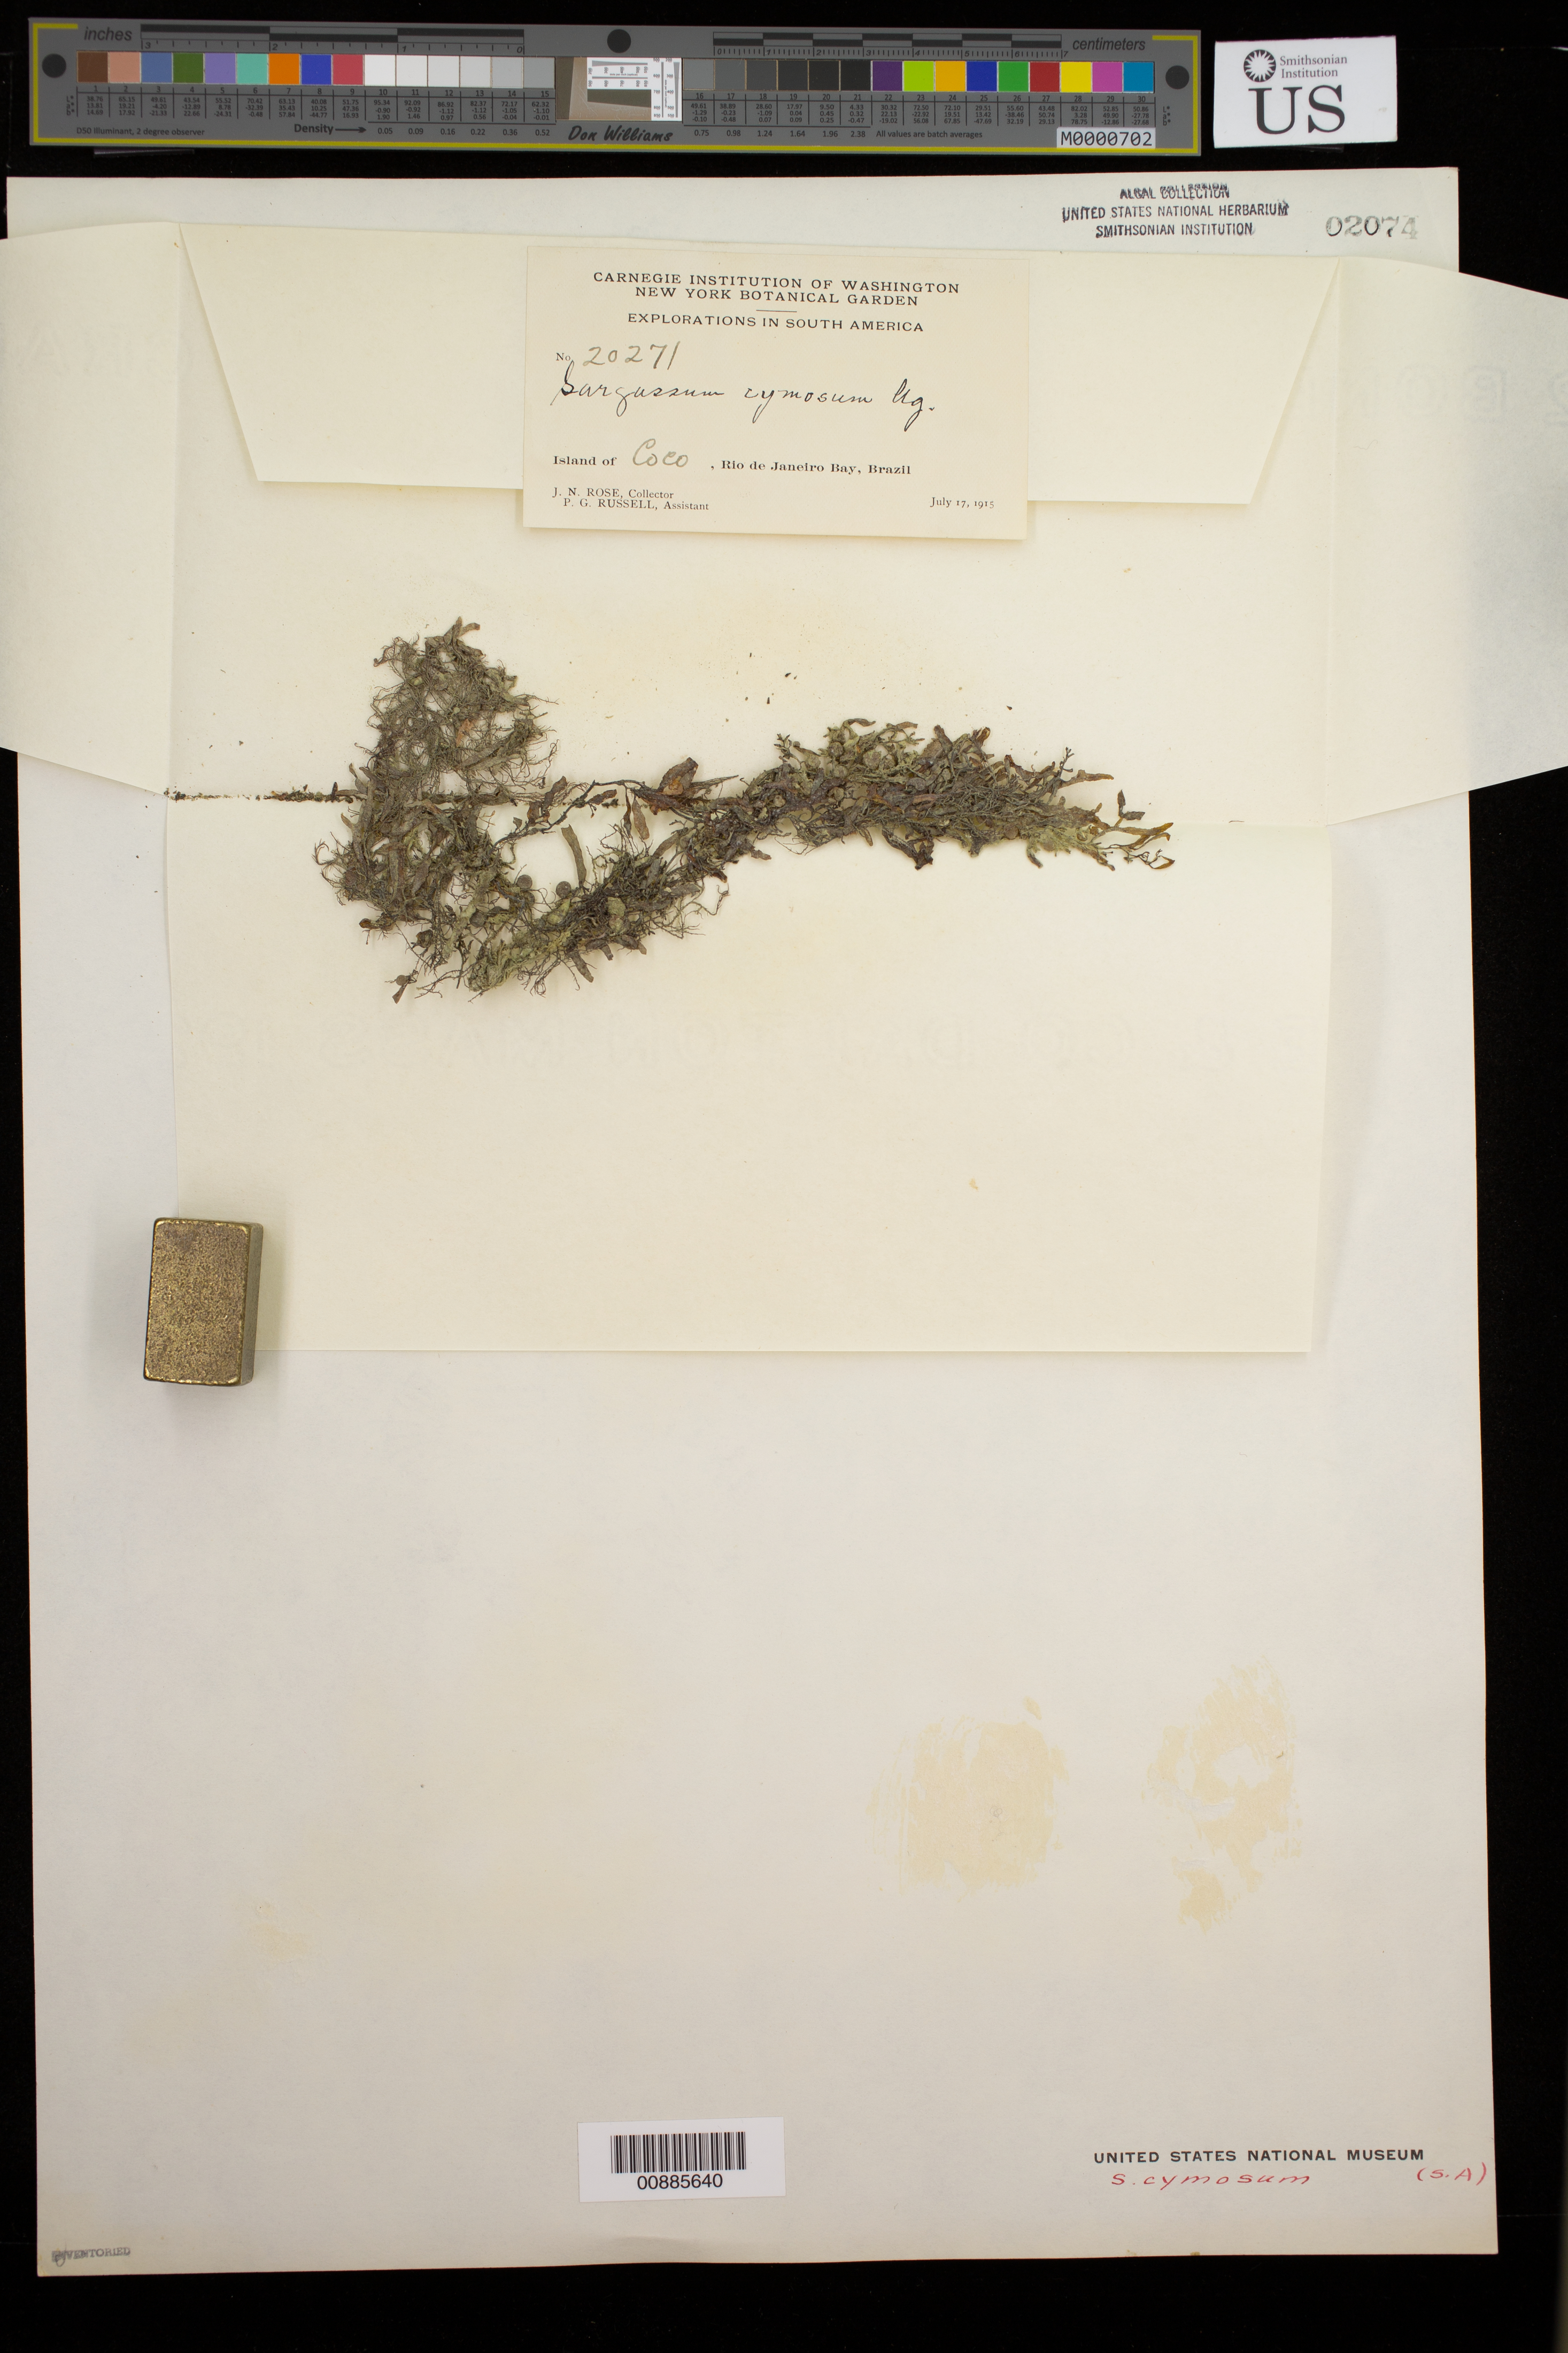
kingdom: Chromista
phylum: Ochrophyta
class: Phaeophyceae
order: Fucales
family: Sargassaceae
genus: Sargassum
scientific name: Sargassum cymosum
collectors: J. N. Rose & P. G. Russell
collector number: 20271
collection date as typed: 17 Jul 1915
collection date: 1915-07-17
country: Brazil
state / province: Rio de Janeiro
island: Ilha do Coco (Island of Coco)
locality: Guanabara Bay (Rio de Janeiro Bay)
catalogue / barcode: US 2074